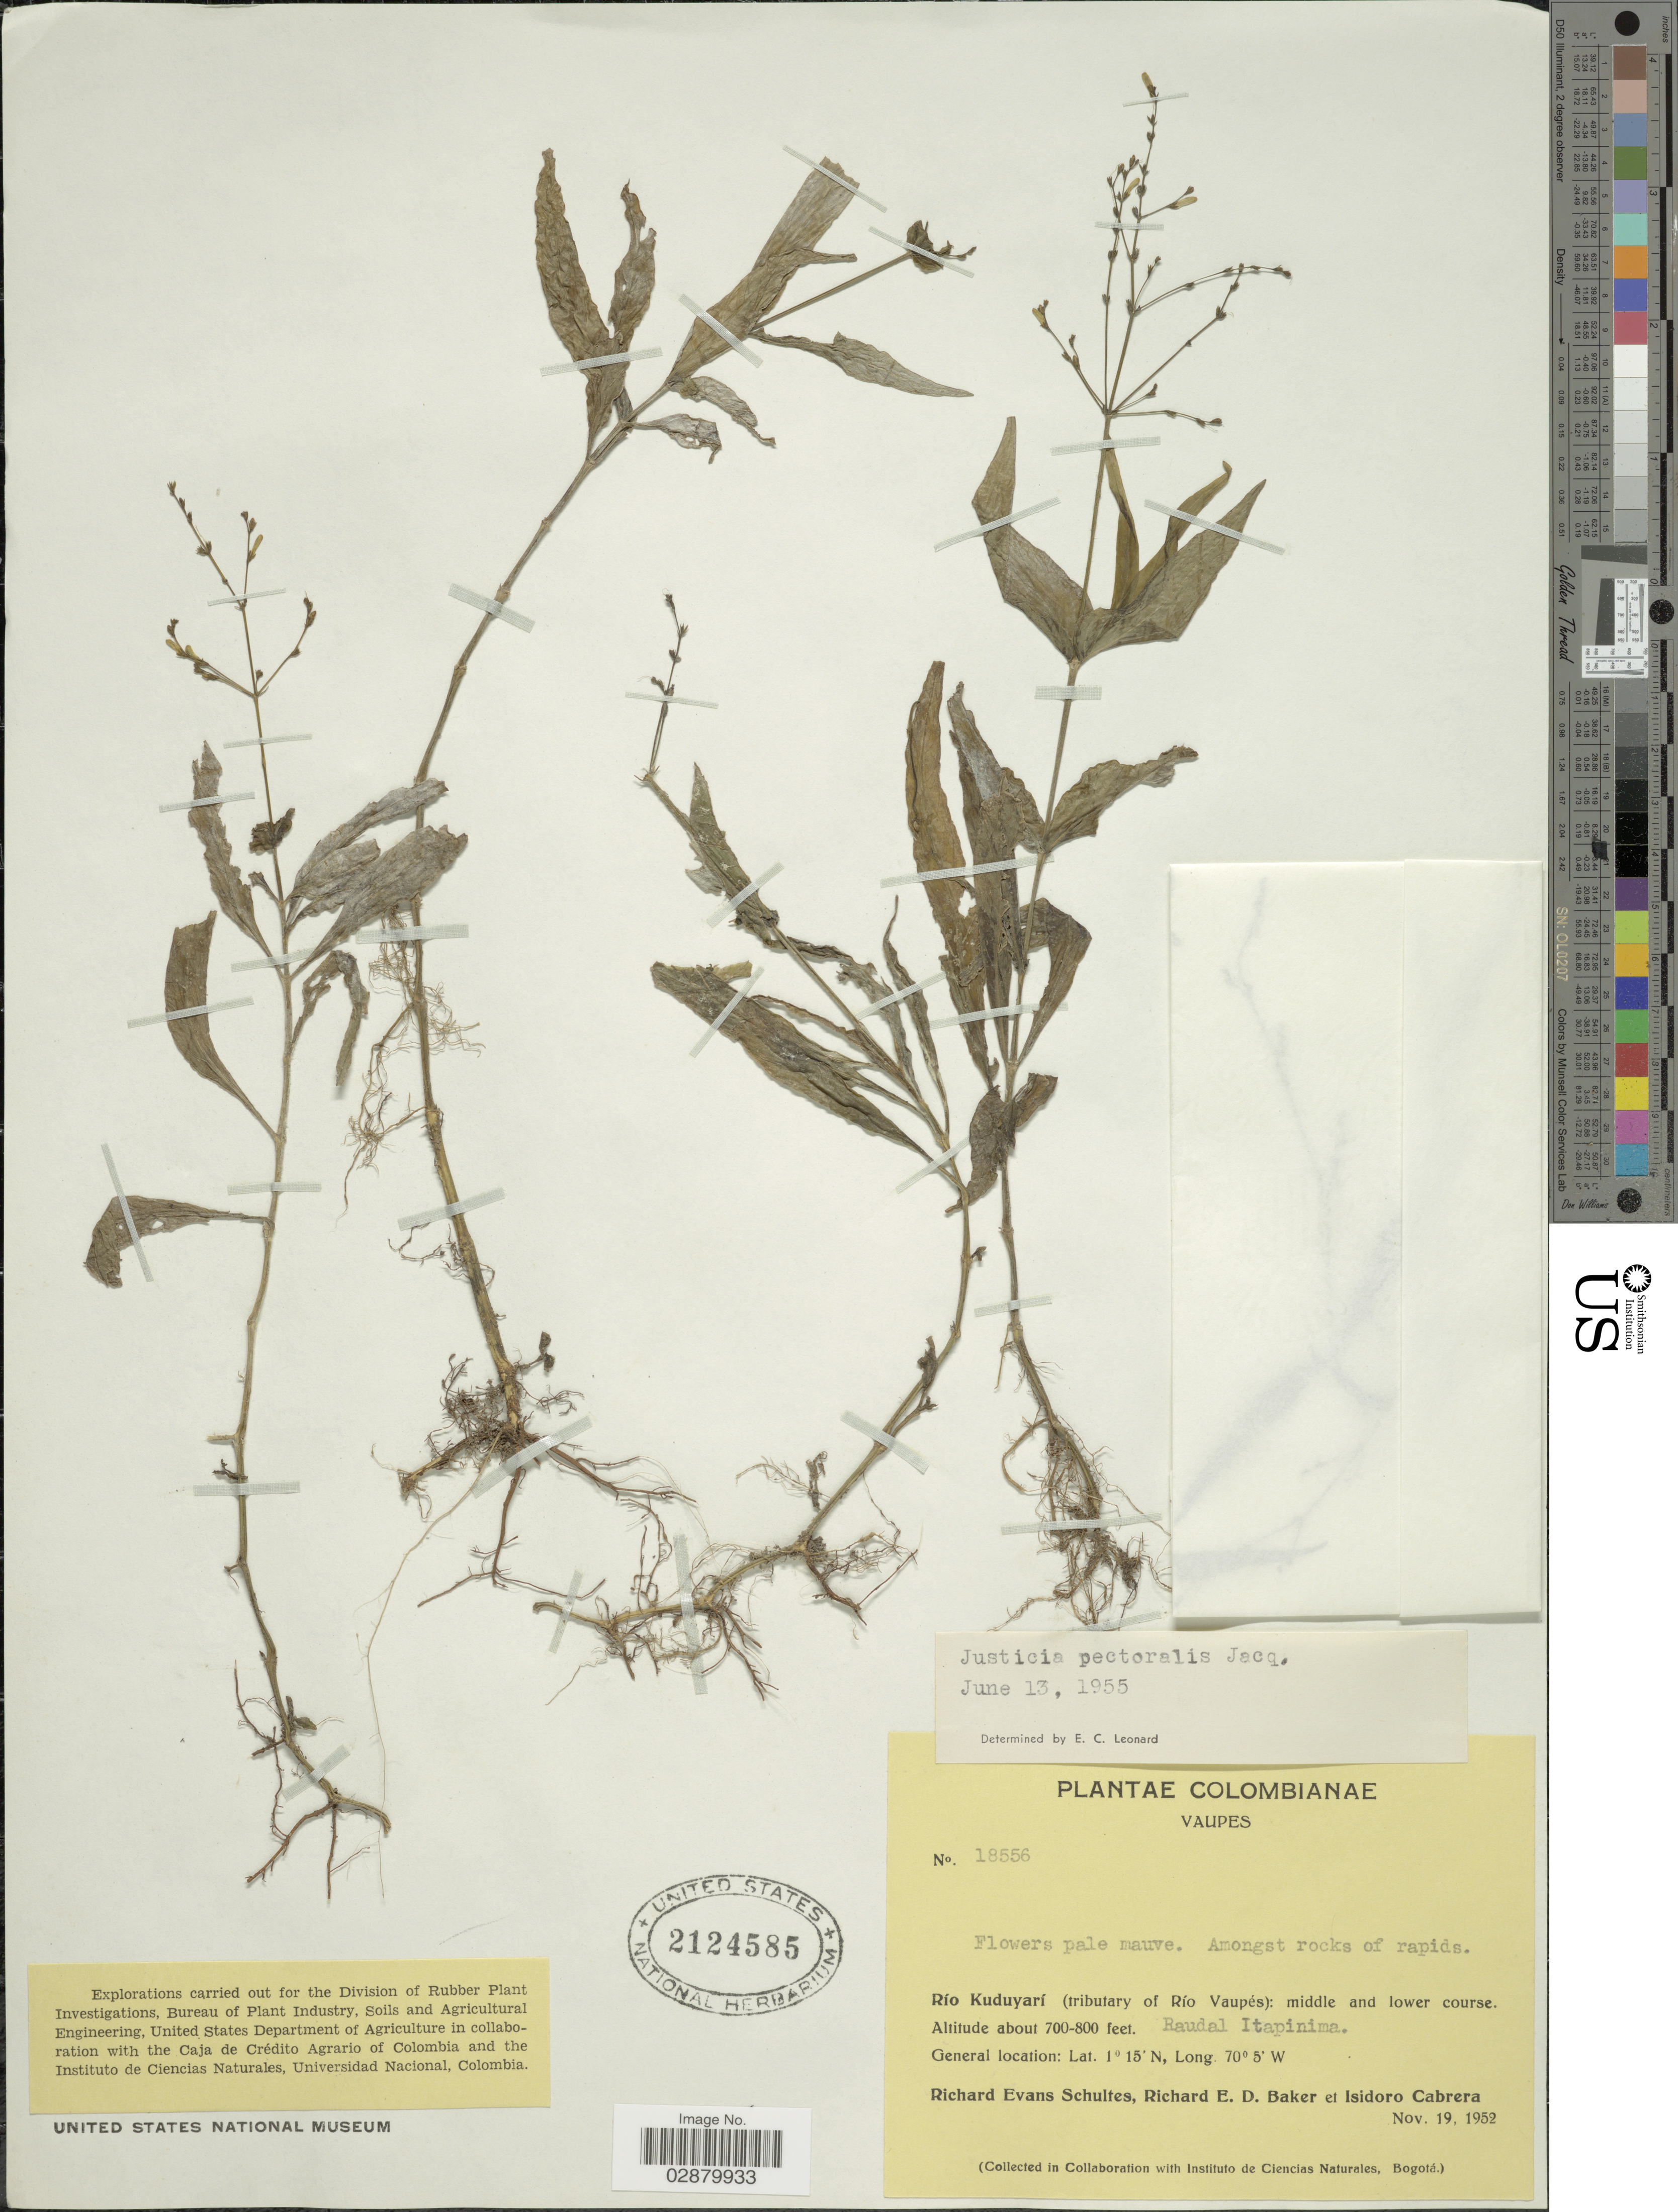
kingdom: Plantae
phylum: Tracheophyta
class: Magnoliopsida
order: Lamiales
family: Acanthaceae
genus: Justicia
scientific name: Justicia pectoralis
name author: Jacq.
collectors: R. E. Schultes, R. E. D. Baker, E. D. Baker & I. Cabrera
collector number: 18556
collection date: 1952-11-19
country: Colombia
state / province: Vaupés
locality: Río Kuduyarí (tributary of Río Vaupés): middle and lower course. Raudal Itapinima.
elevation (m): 213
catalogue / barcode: US 2124585